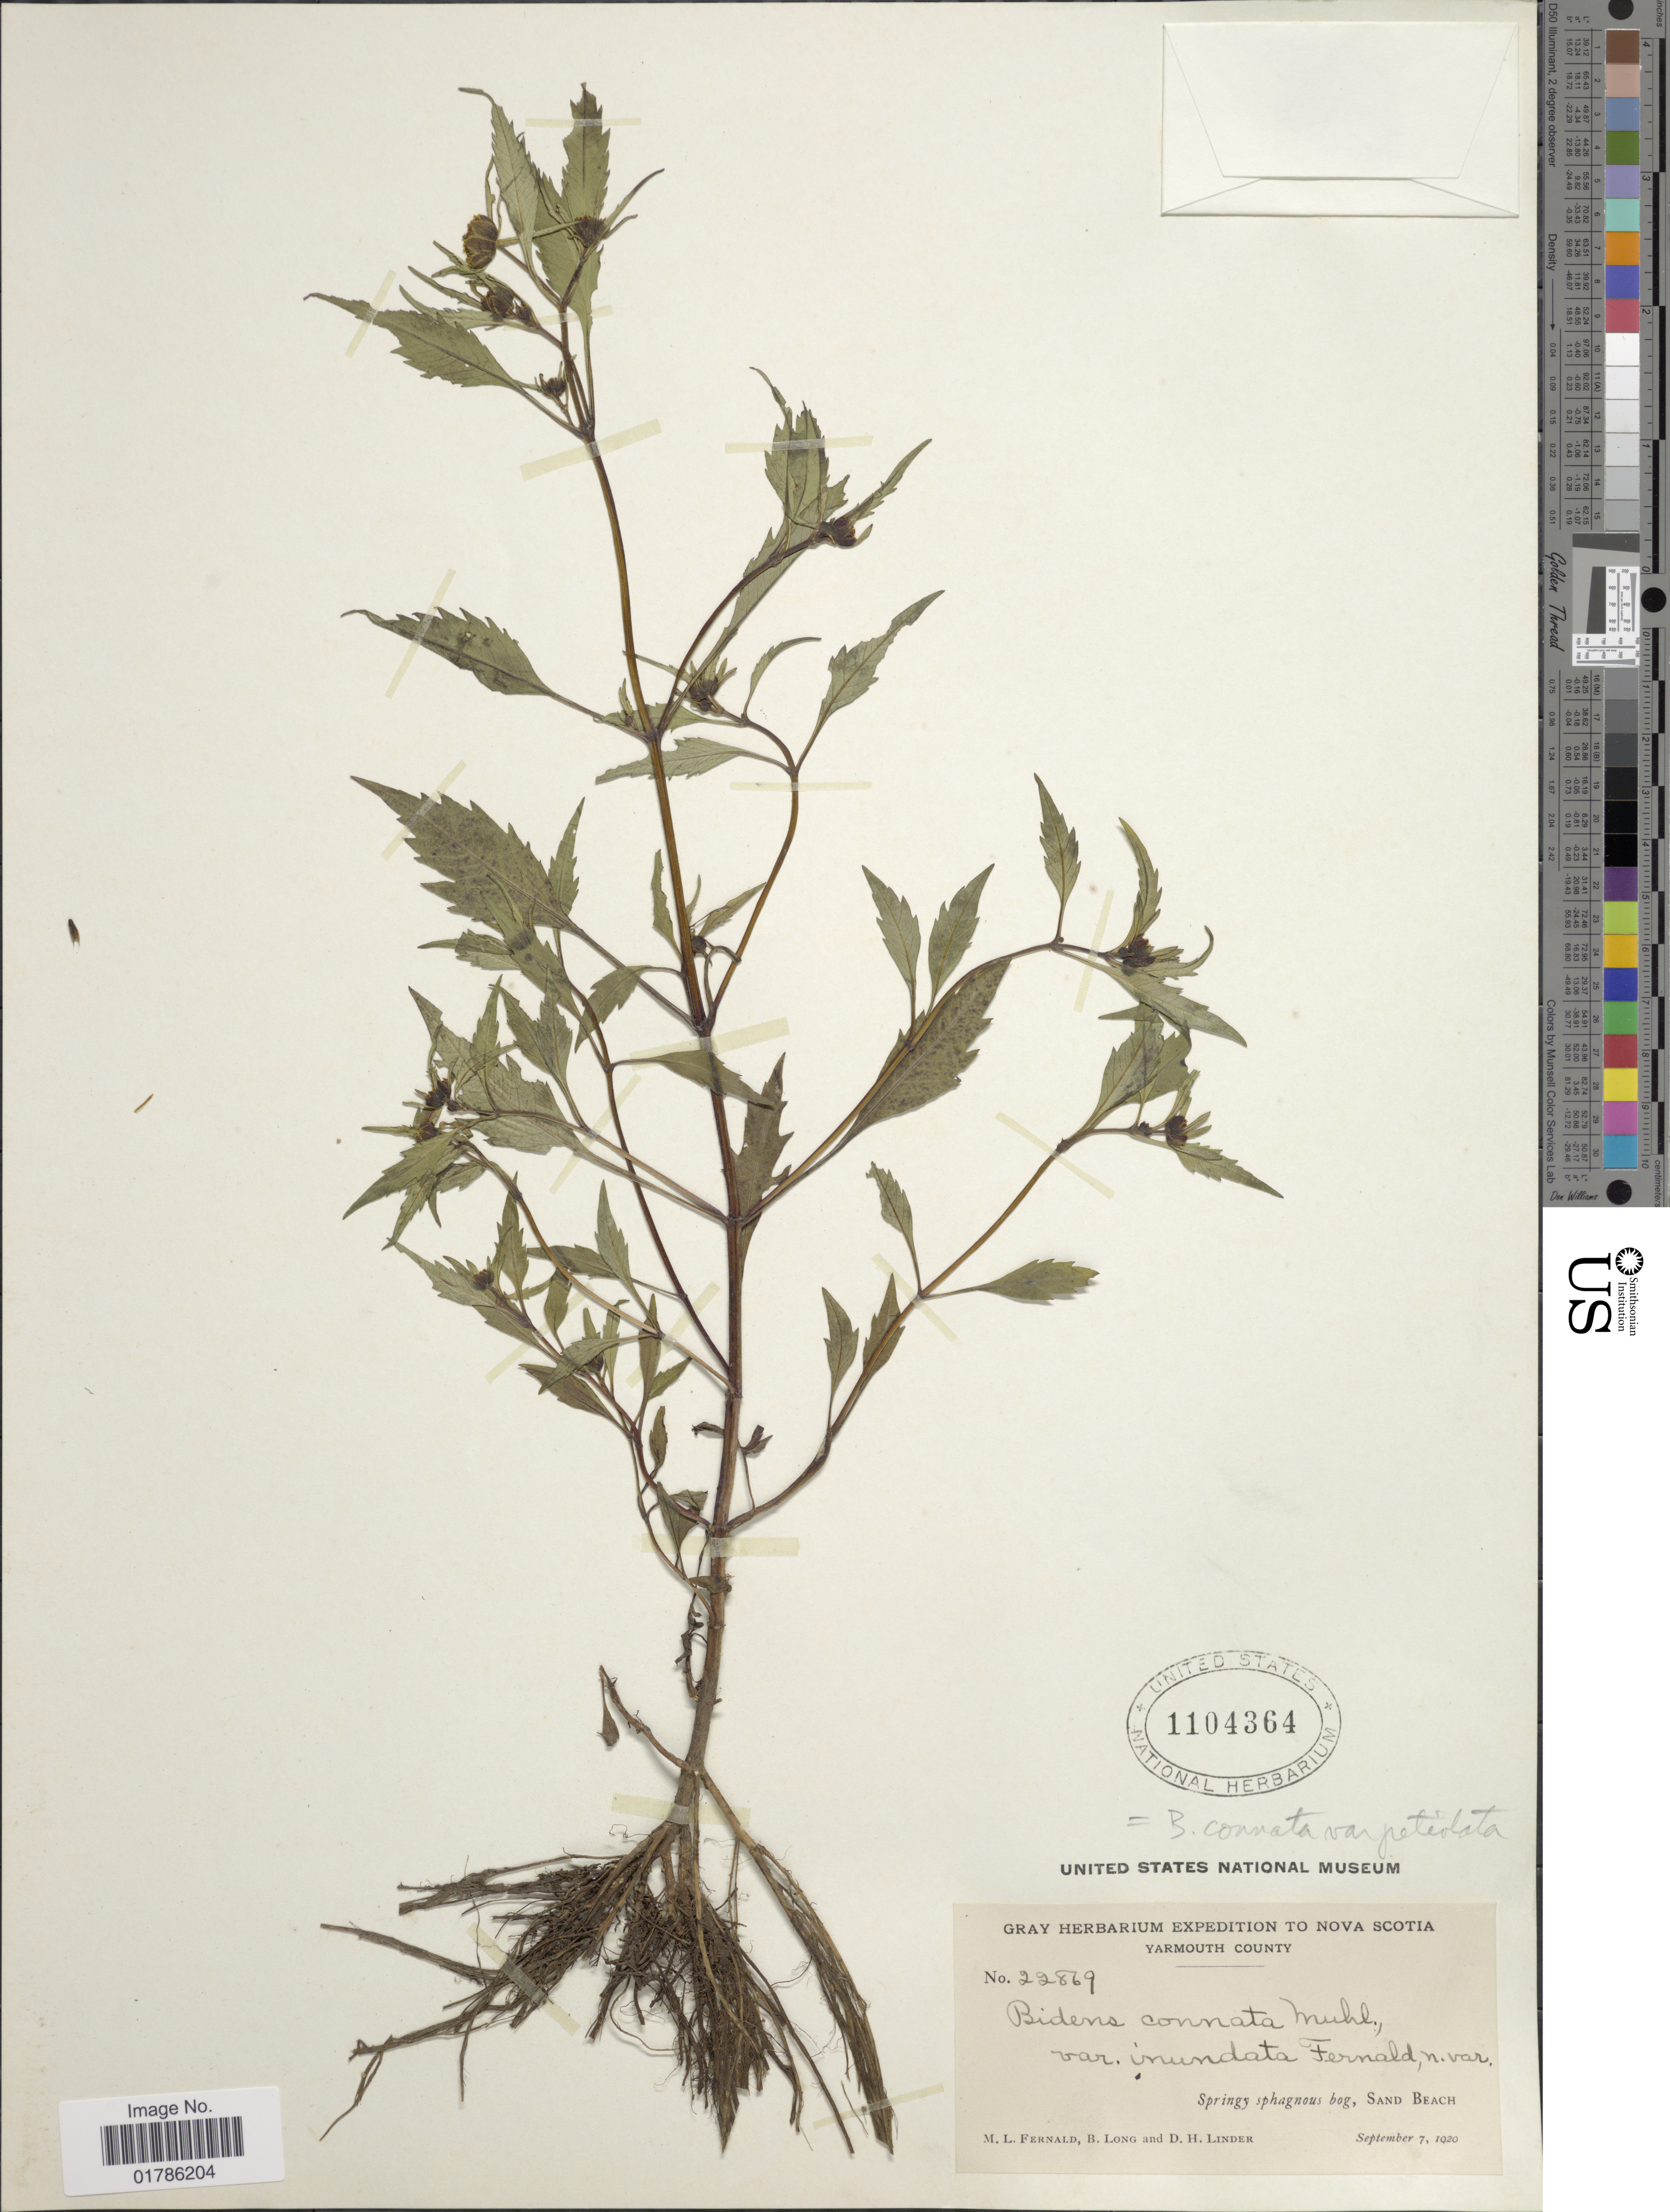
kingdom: Plantae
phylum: Tracheophyta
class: Magnoliopsida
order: Asterales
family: Asteraceae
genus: Bidens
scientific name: Bidens connata var. petiolata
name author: (Nutt.) Farw.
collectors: M. L. Fernald, B. Long & D. Linder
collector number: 22869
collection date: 1920-09-07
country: Canada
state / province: Nova Scotia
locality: Yarmouth County, Springy spaghnous bog, Sand Beach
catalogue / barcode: US 1104364